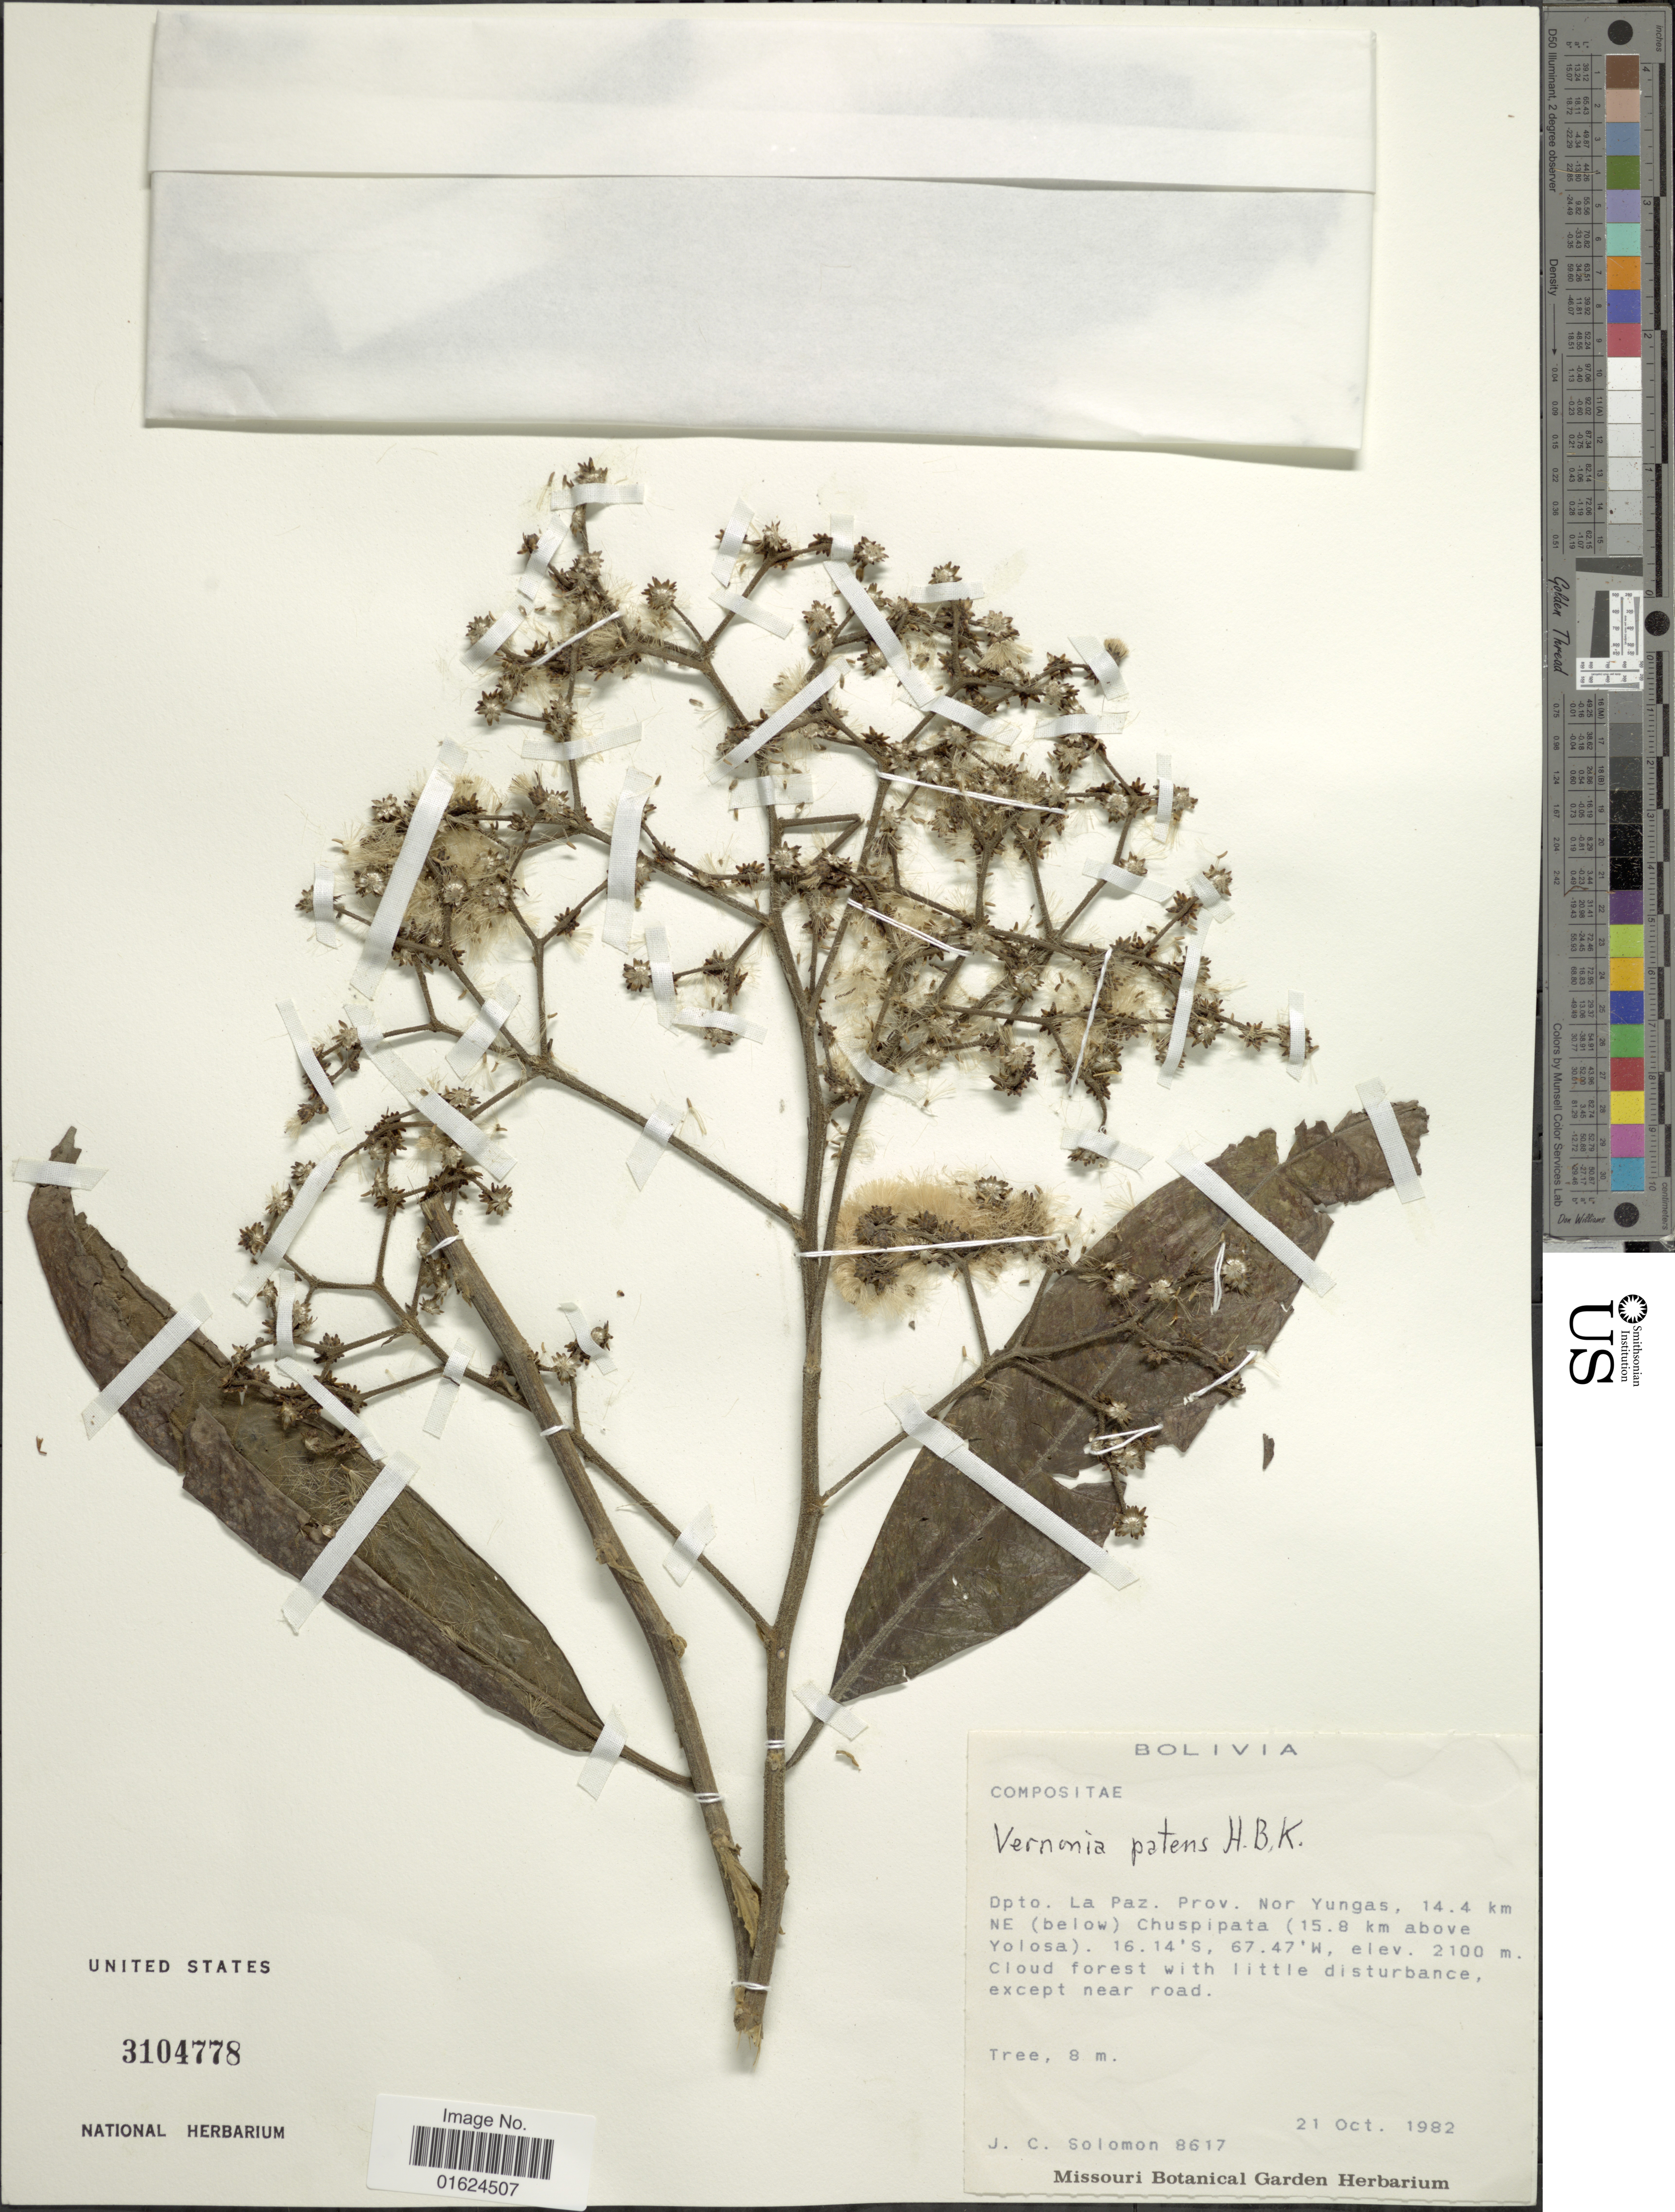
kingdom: Plantae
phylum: Tracheophyta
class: Magnoliopsida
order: Asterales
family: Asteraceae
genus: Vernonanthura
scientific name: Vernonanthura patens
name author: (Kunth) H. Rob.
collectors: J. C. Solomon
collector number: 8617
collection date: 1982-10-21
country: Bolivia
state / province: La Paz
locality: Dpto. La Paz. Prov. Nor Yungas, 14.4 km NE (below) Chuspipata (15.8 km above Yolosa)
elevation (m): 2100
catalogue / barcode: US 3104778